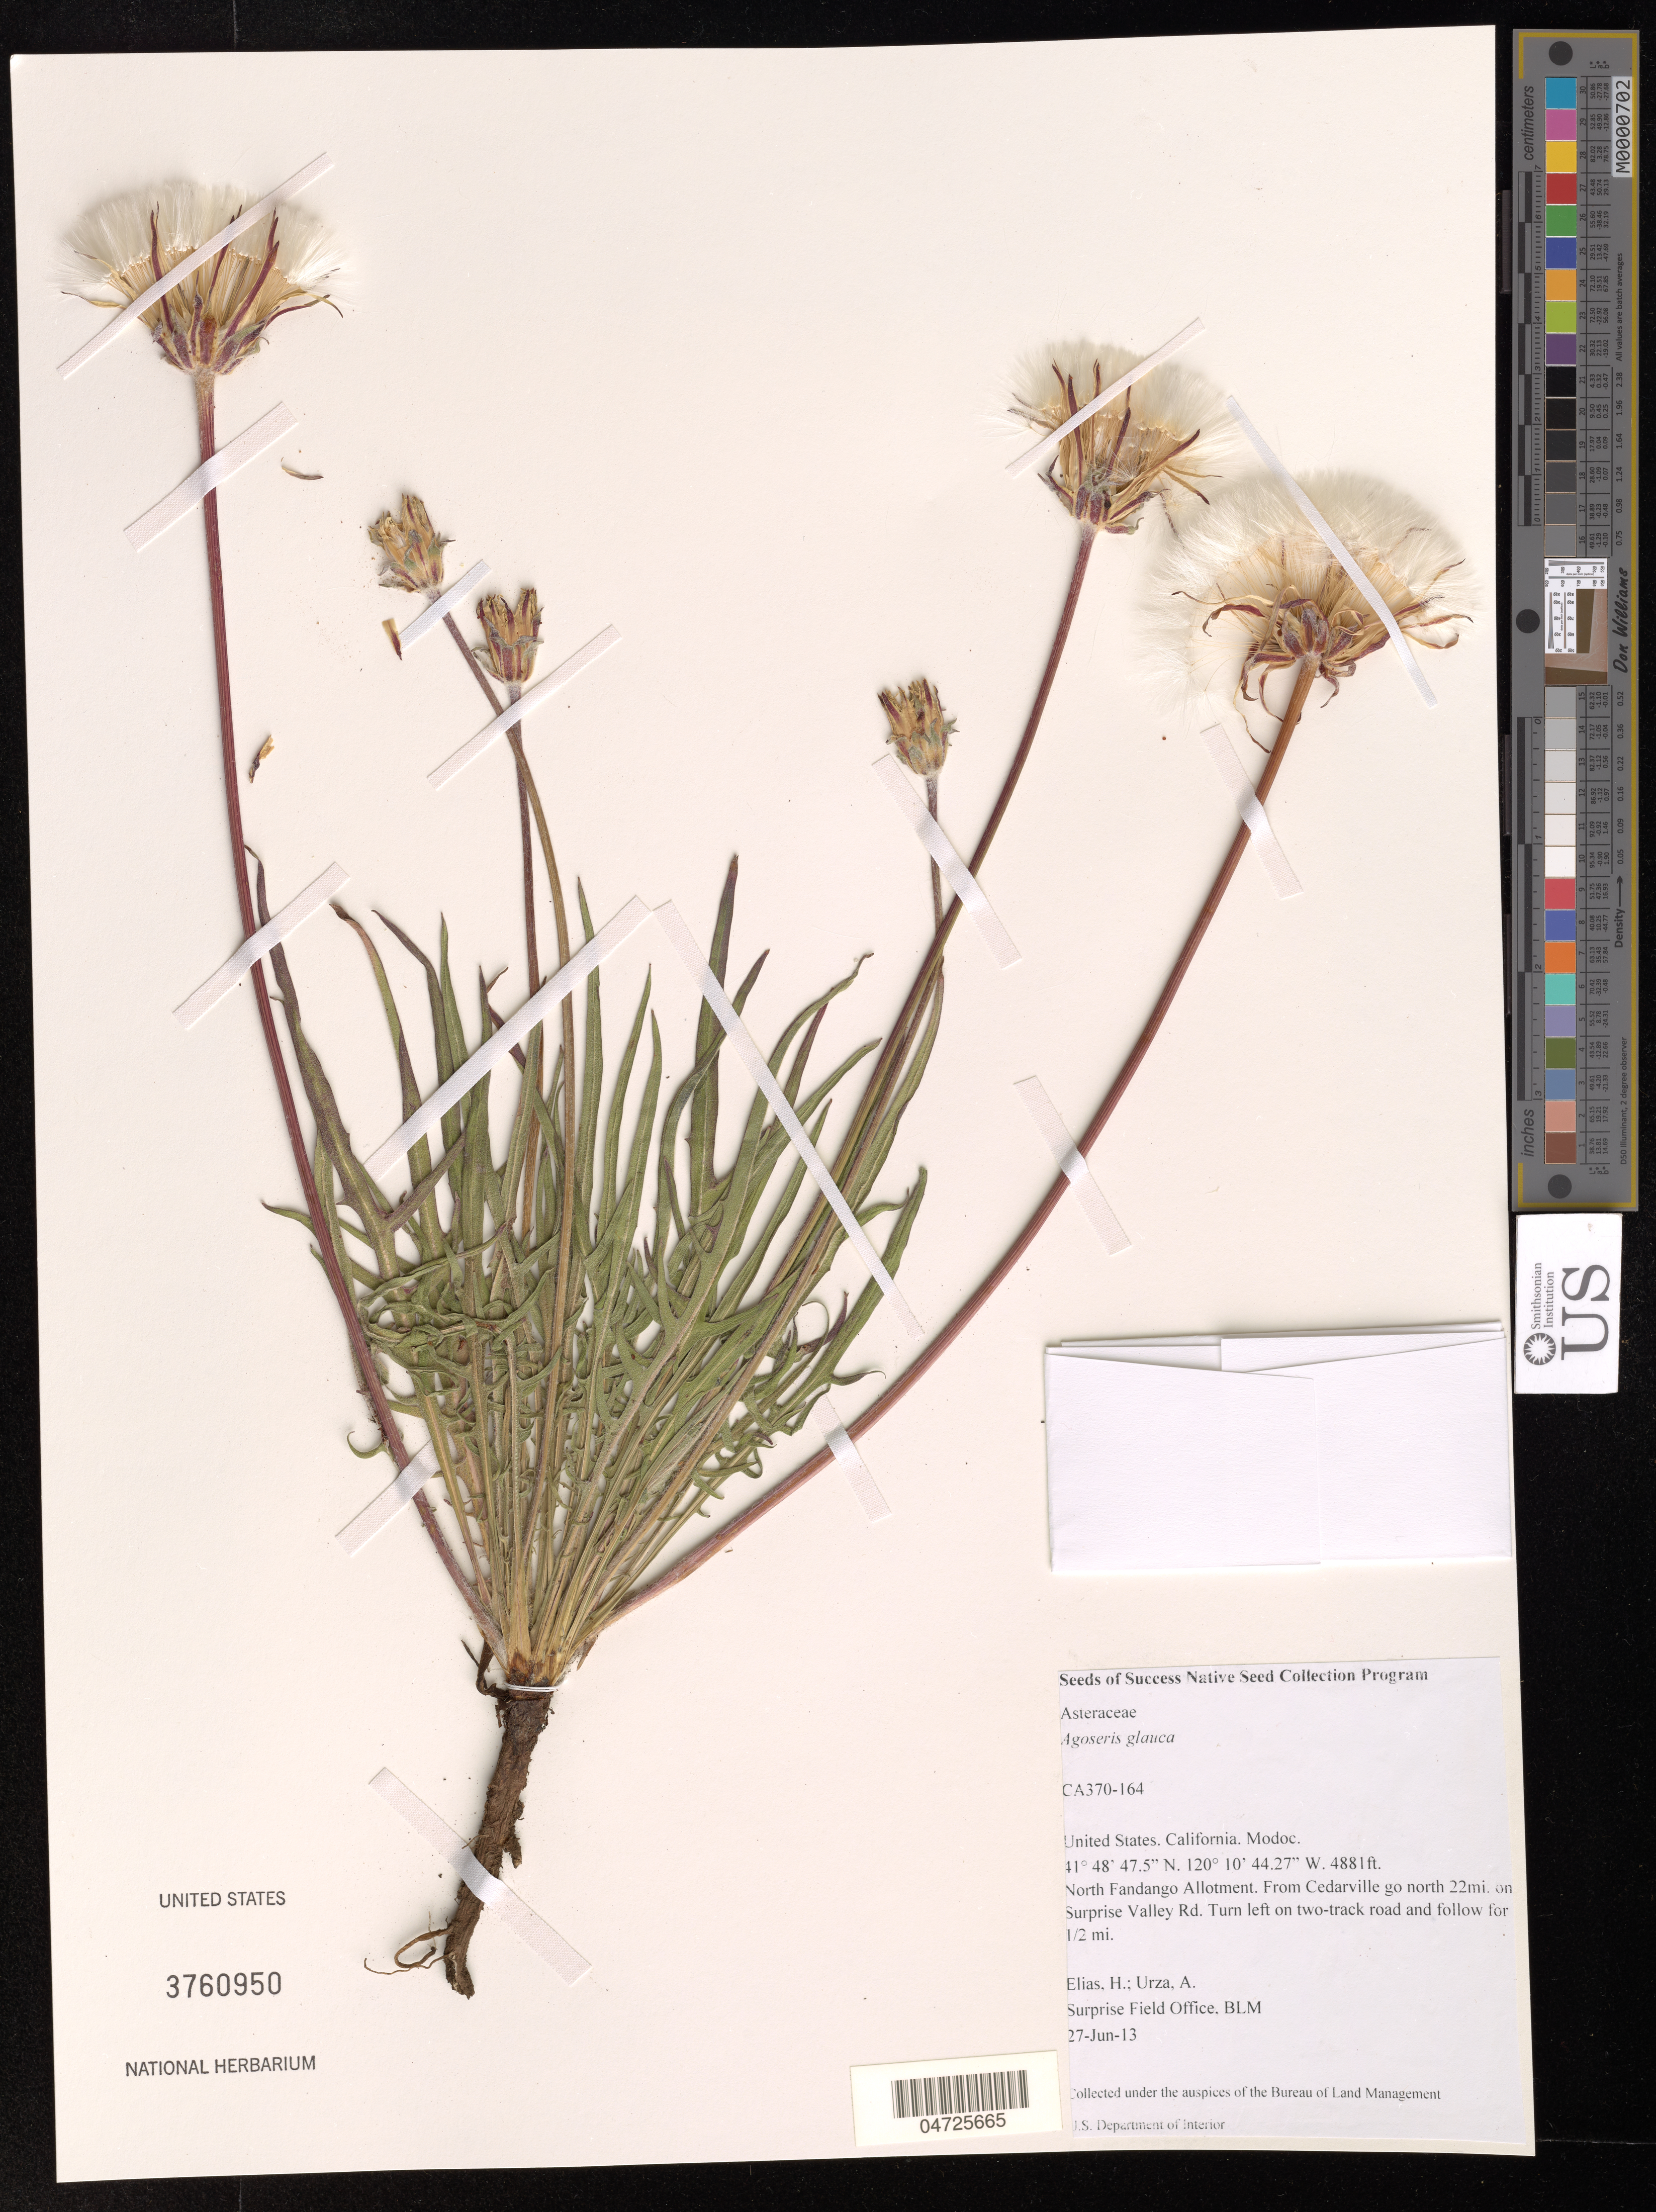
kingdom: Plantae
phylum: Tracheophyta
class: Magnoliopsida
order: Asterales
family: Asteraceae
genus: Agoseris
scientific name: Agoseris glauca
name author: (Pursh) Raf.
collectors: H. Elias & A. Urza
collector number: CA370-164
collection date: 2013-06-27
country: United States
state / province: California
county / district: Modoc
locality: Modoc. North Fandango Allotment. From Cedarville go north 22 mi. on Surprise Valley Rd. Turn left on two-track road and follow for 1/2 mi.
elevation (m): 1488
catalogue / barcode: US 3760950